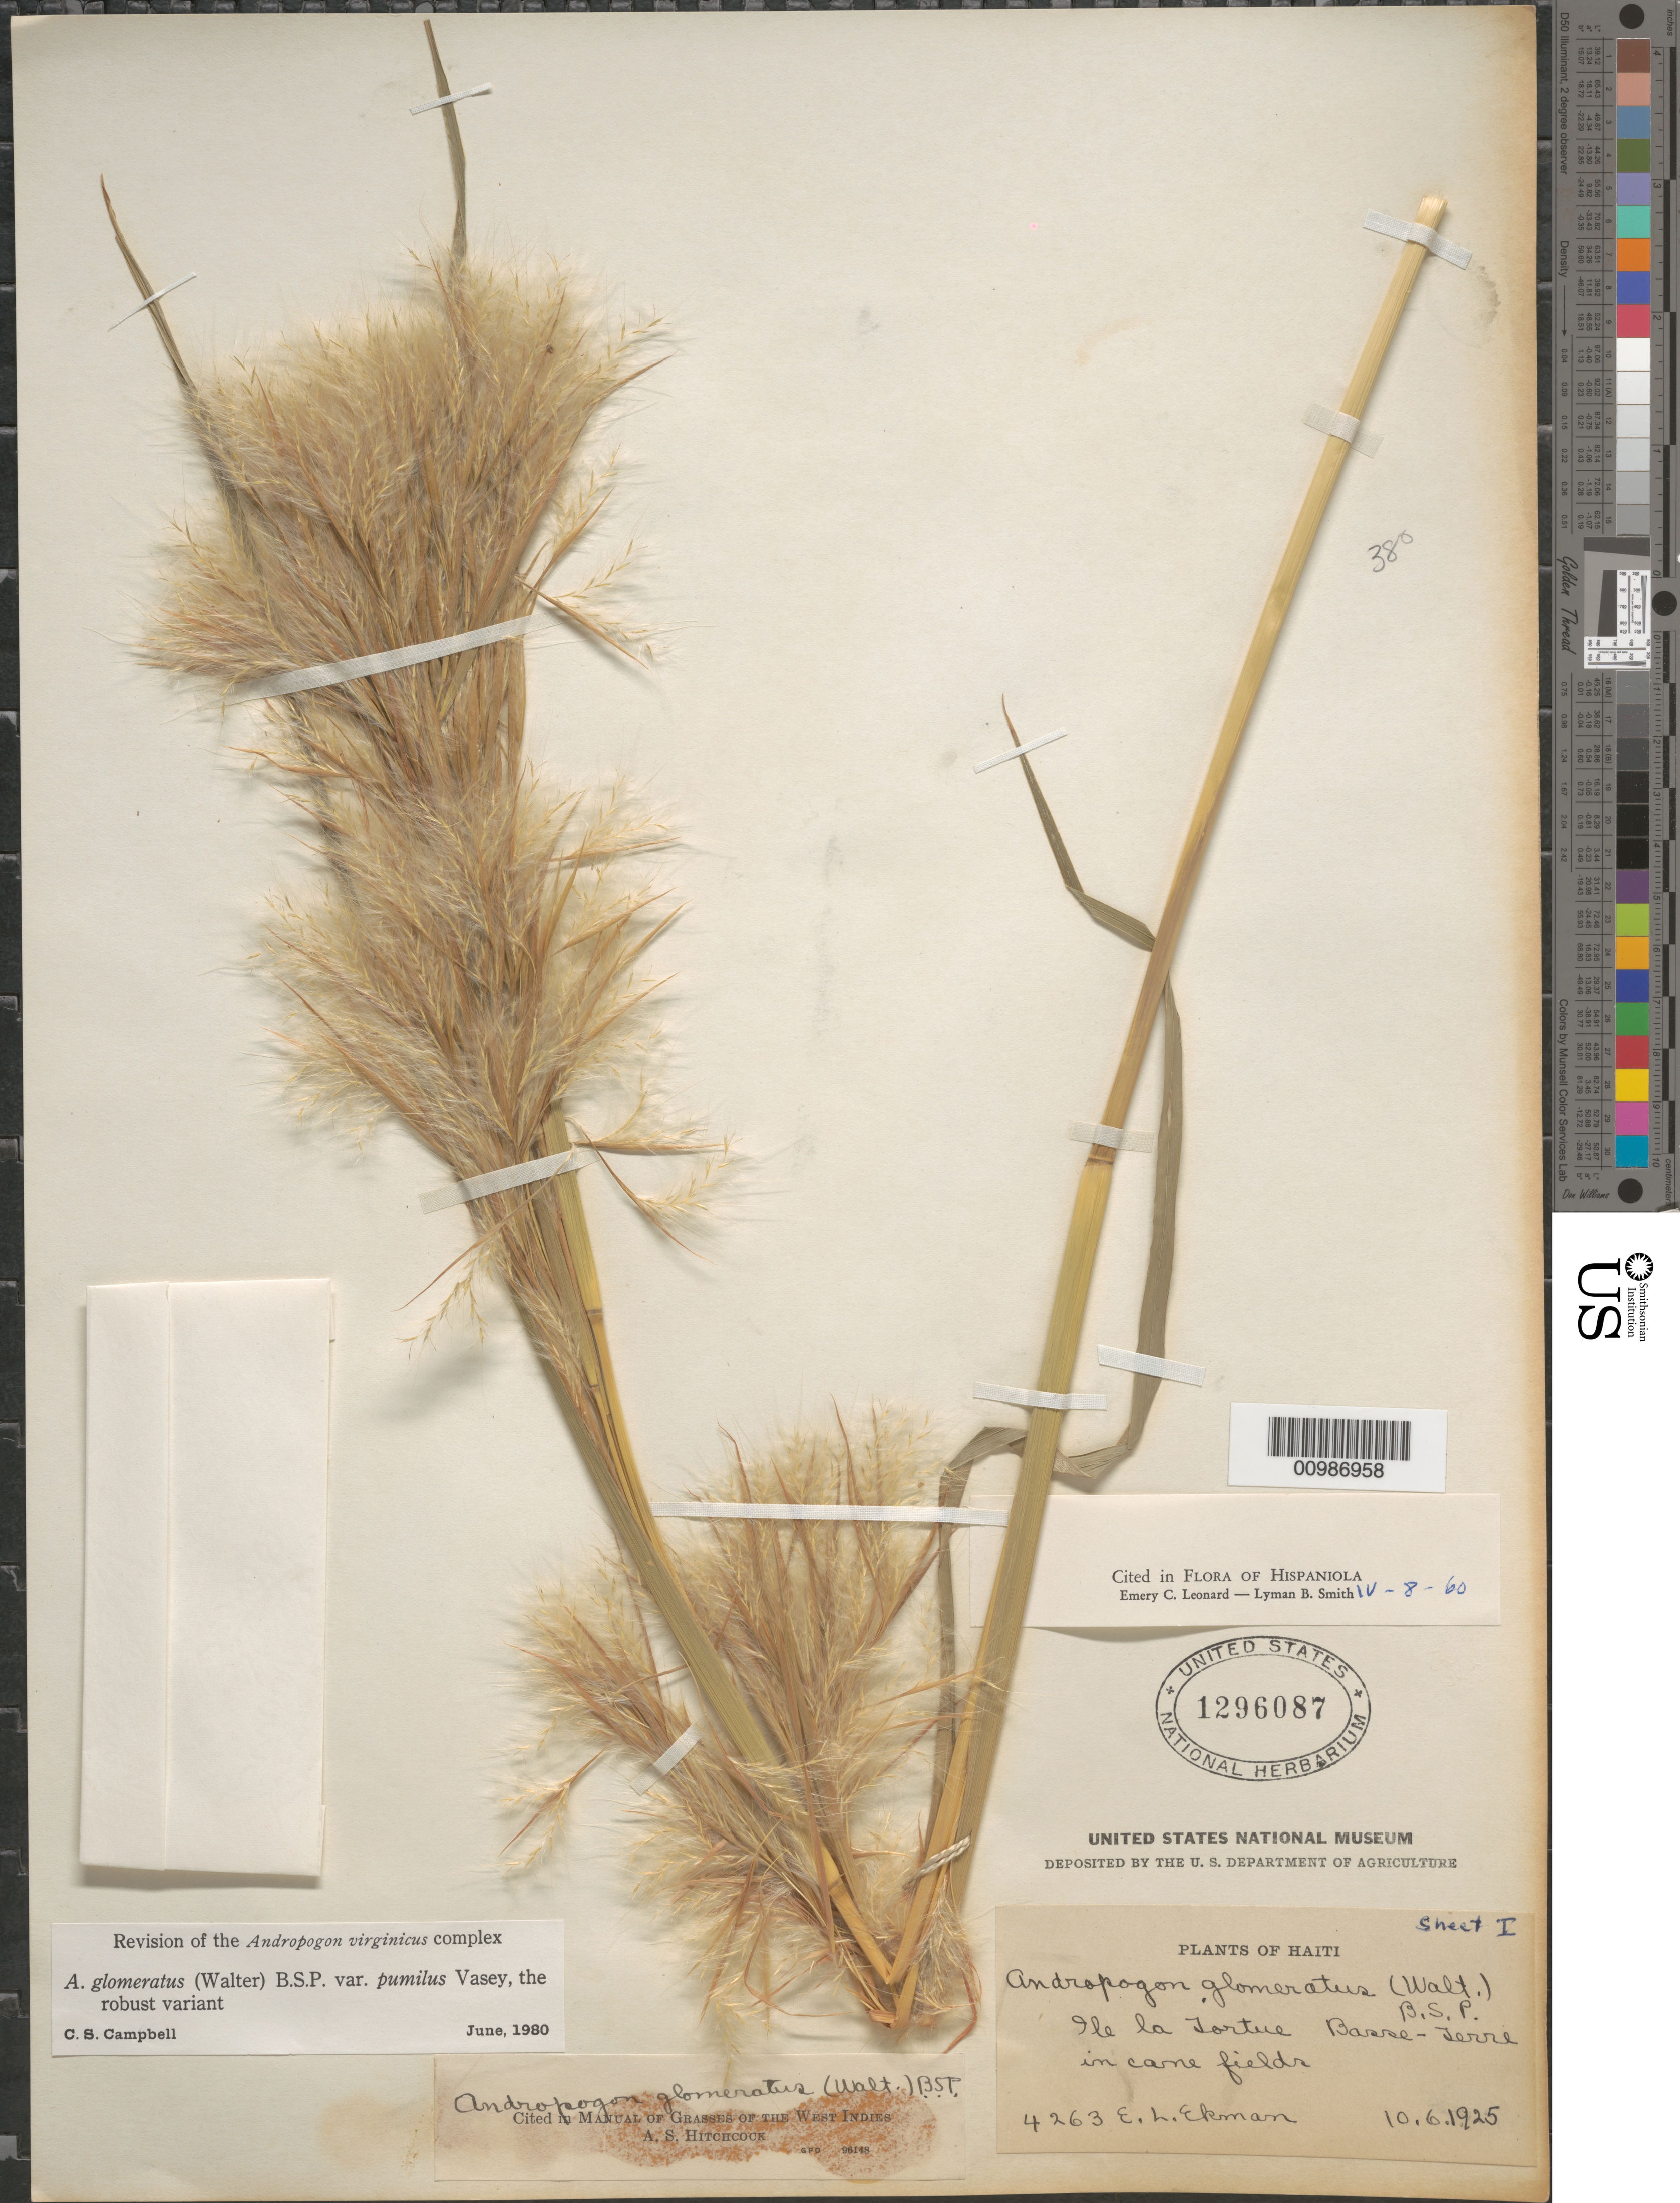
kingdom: Plantae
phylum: Tracheophyta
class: Liliopsida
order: Poales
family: Poaceae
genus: Andropogon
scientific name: Andropogon glomeratus var. pumilus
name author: (Vasey) L.H. Dewey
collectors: E. L. Ekman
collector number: H 4263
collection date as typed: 10 Jun 1925 or 06 Oct 1925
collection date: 1925-06-10 or 1925-10-06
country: Haiti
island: Hispaniola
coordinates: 0 N, 0 E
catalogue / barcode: US 1296087